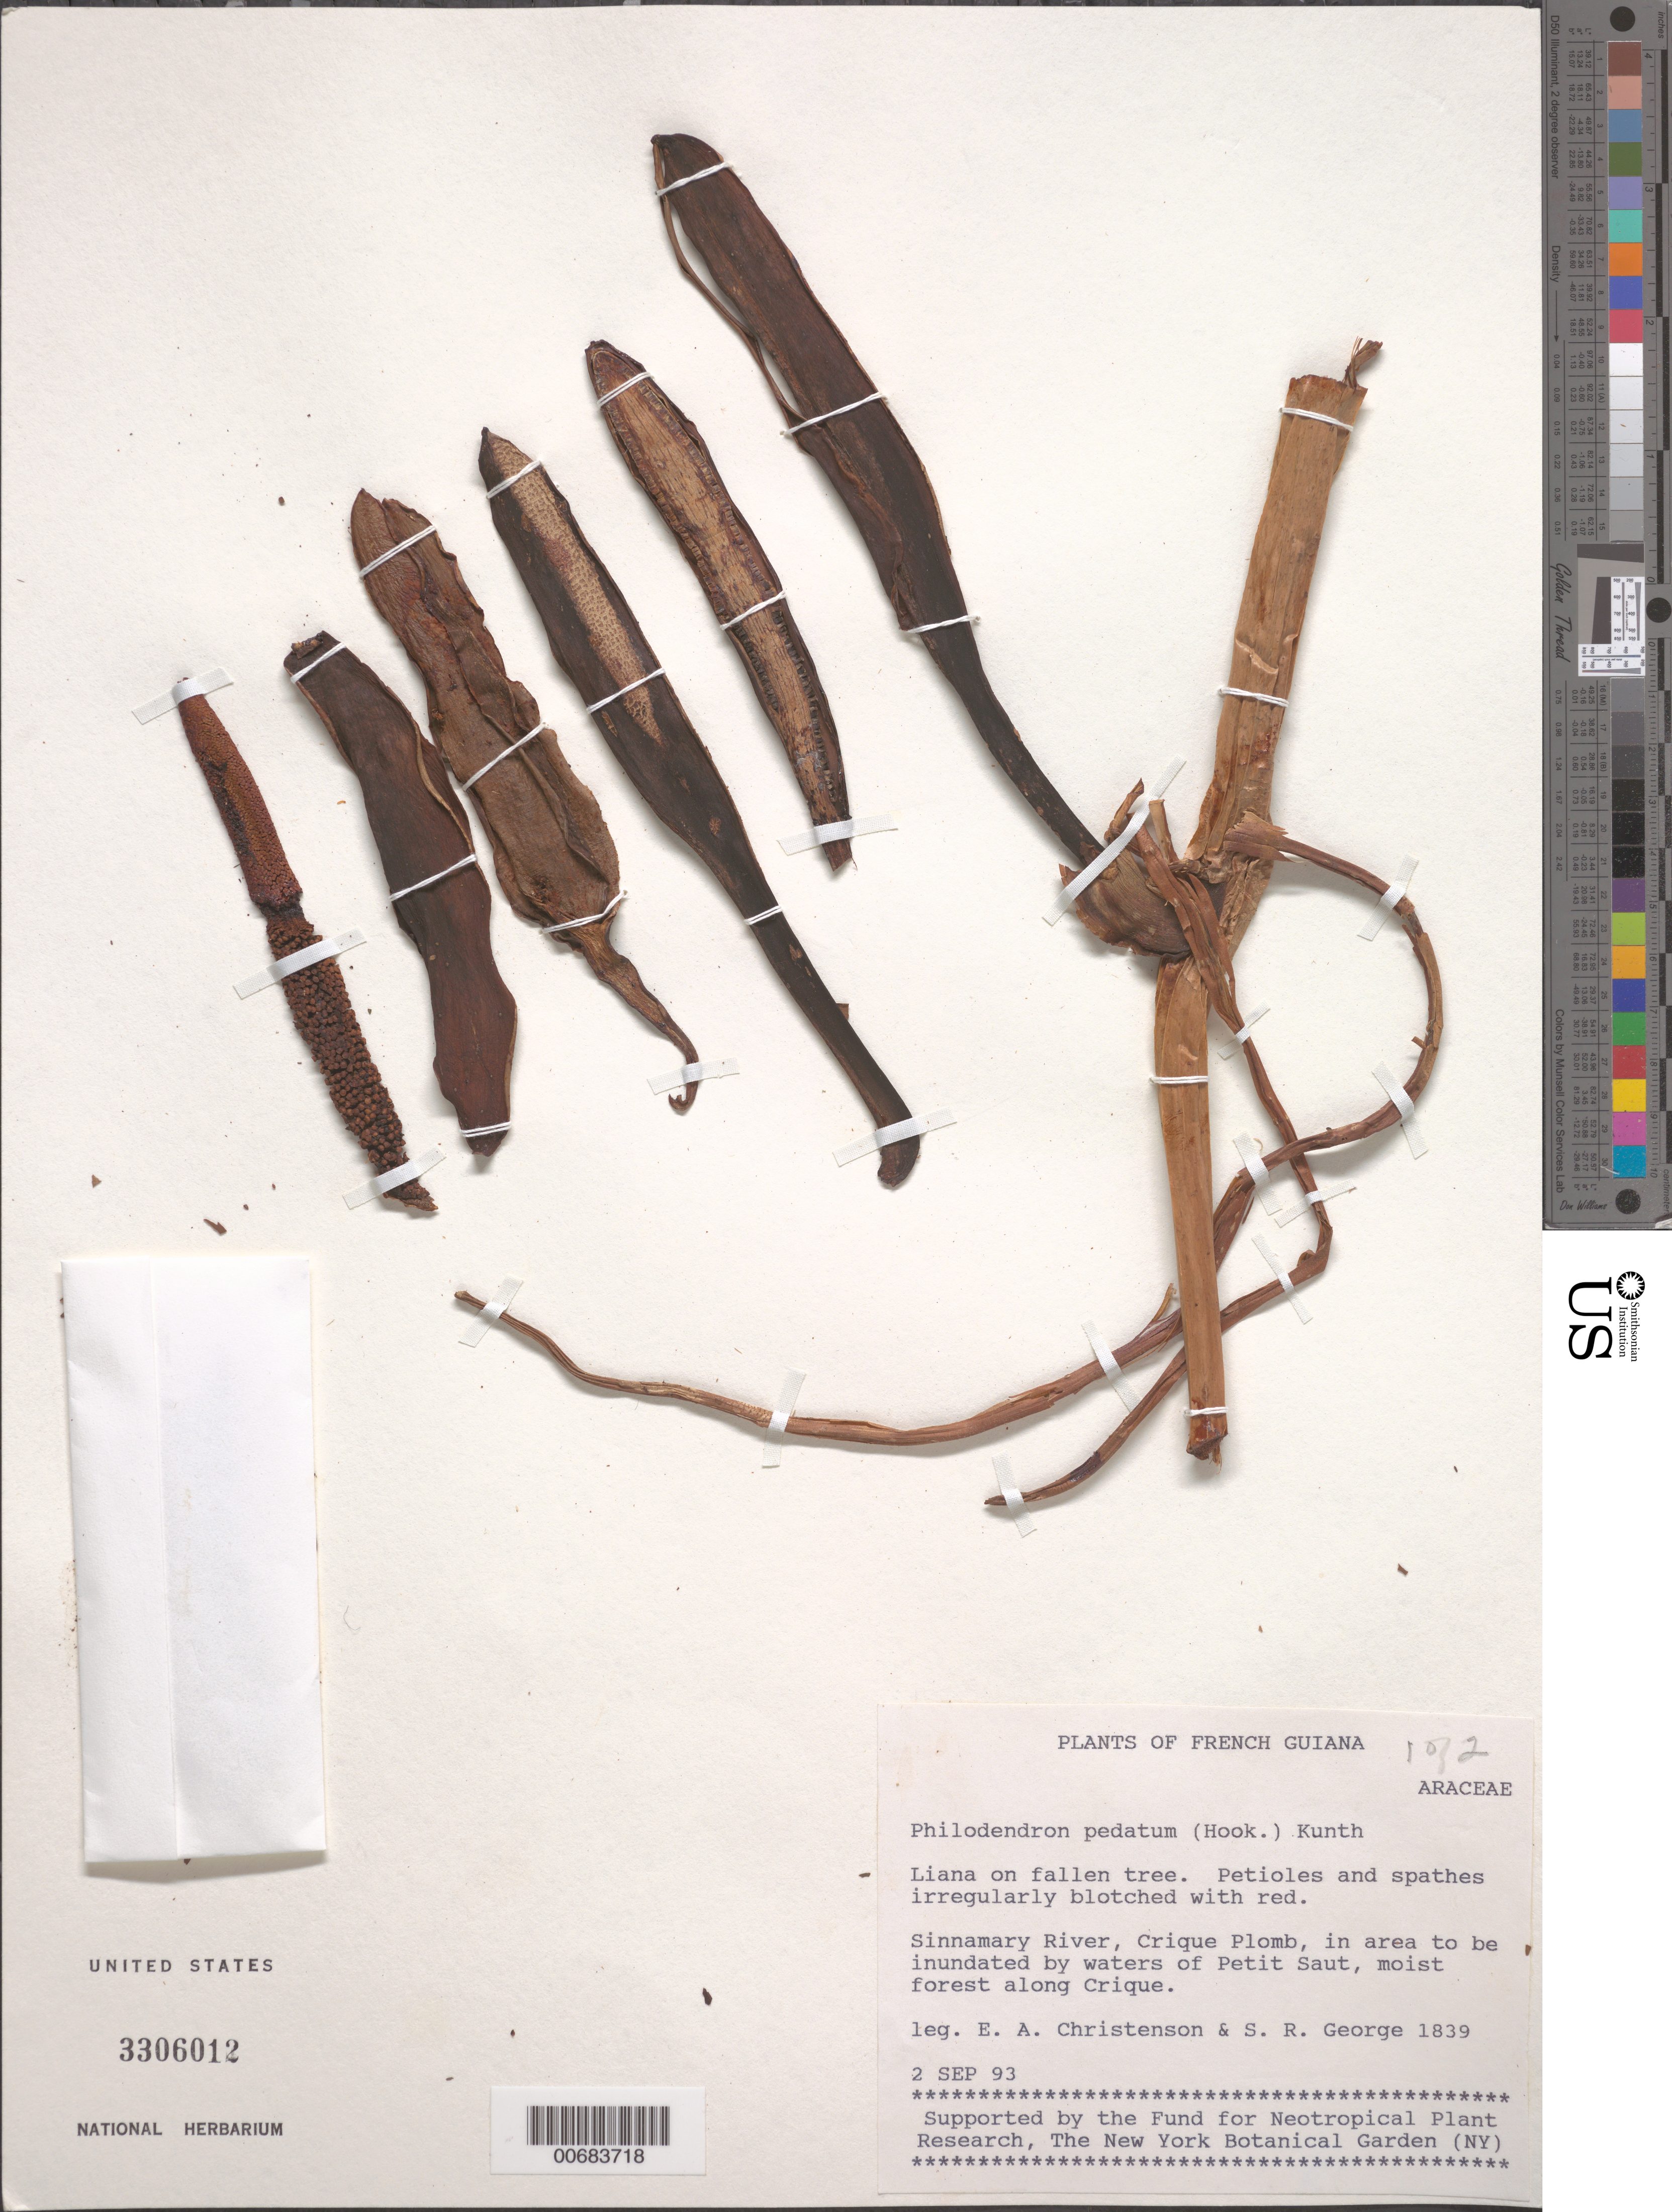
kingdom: Plantae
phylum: Tracheophyta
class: Liliopsida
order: Alismatales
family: Araceae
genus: Philodendron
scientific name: Philodendron pedatum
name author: (Hook.) Kunth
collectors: E. A. Christenson & S. George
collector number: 1839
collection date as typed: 2-Sep-93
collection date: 1993-09-02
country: French Guiana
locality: Sinnamary River, Crique Plomb, in area to be inundated by waters of Petit Saut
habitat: Moist forest along Crique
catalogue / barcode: US 3306012